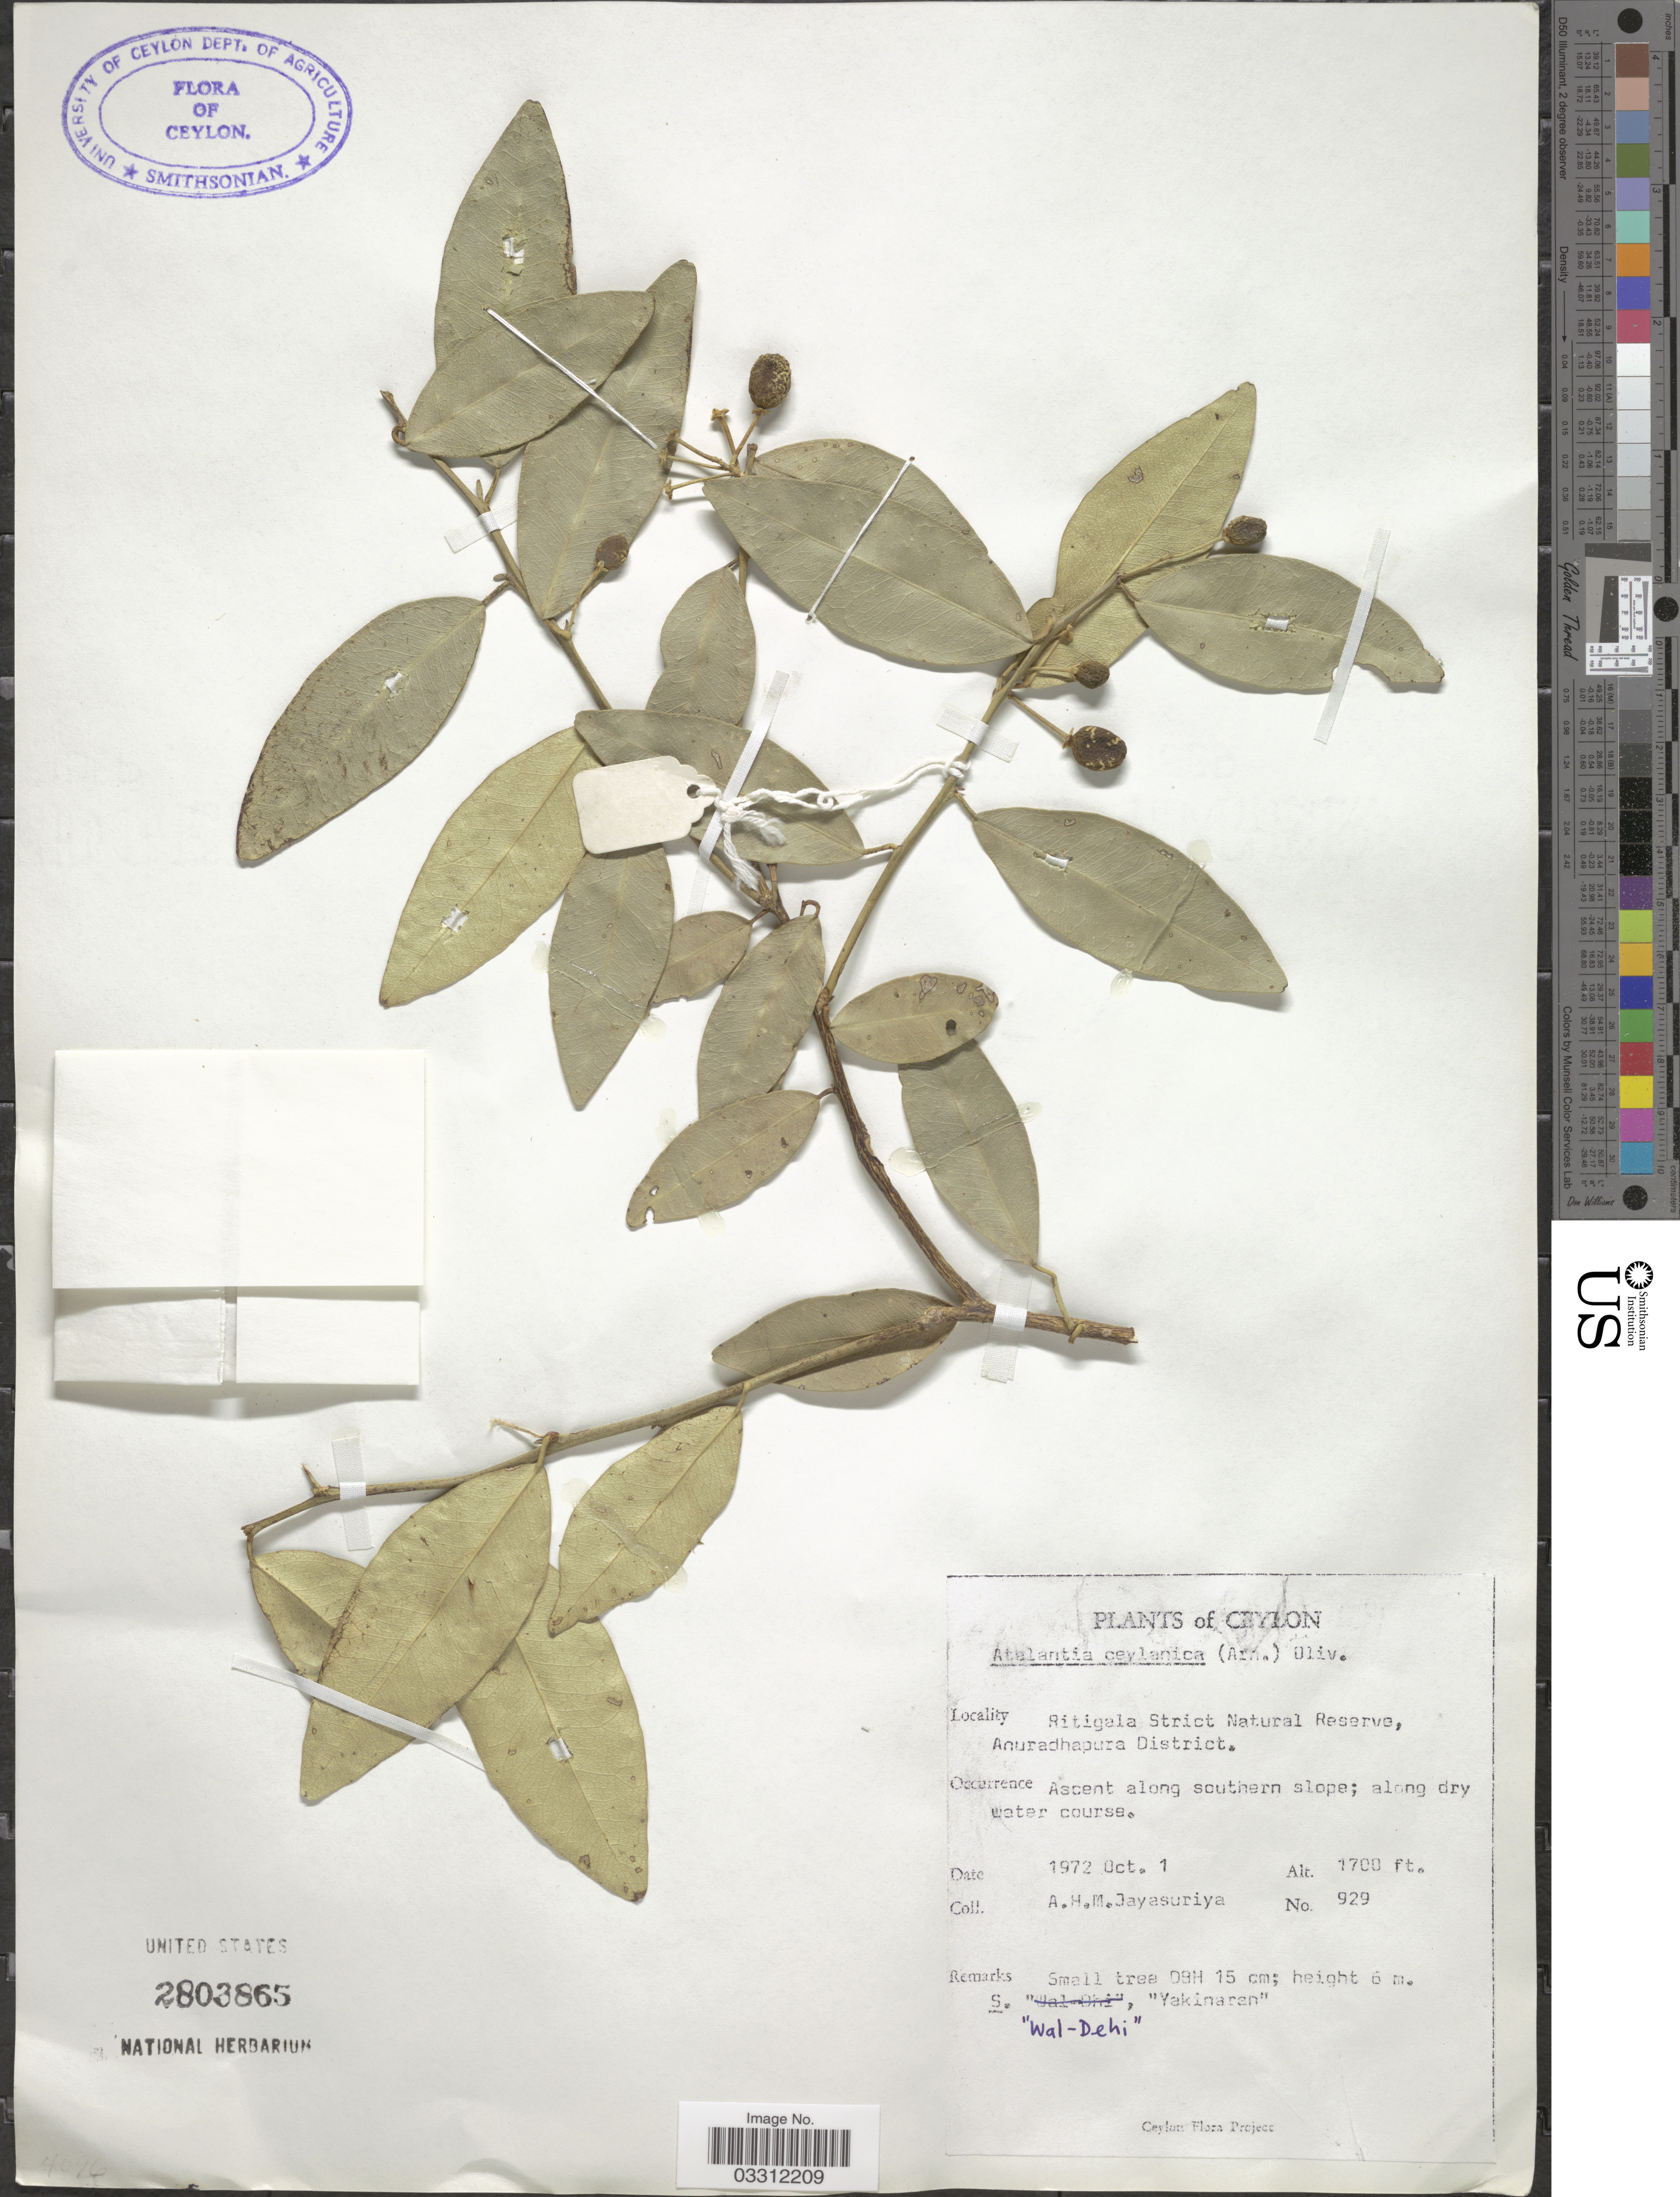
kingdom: Plantae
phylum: Tracheophyta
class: Magnoliopsida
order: Sapindales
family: Rutaceae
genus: Atalantia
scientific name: Atalantia ceylanica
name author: (Arn.) Oliv.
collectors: A. H. Jayasuriya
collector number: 929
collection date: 1972-10-01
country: Sri Lanka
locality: Ceylon, Ritigala Strict Natural Reserve, Anuradhapura District.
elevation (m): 518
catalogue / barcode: US 2803865